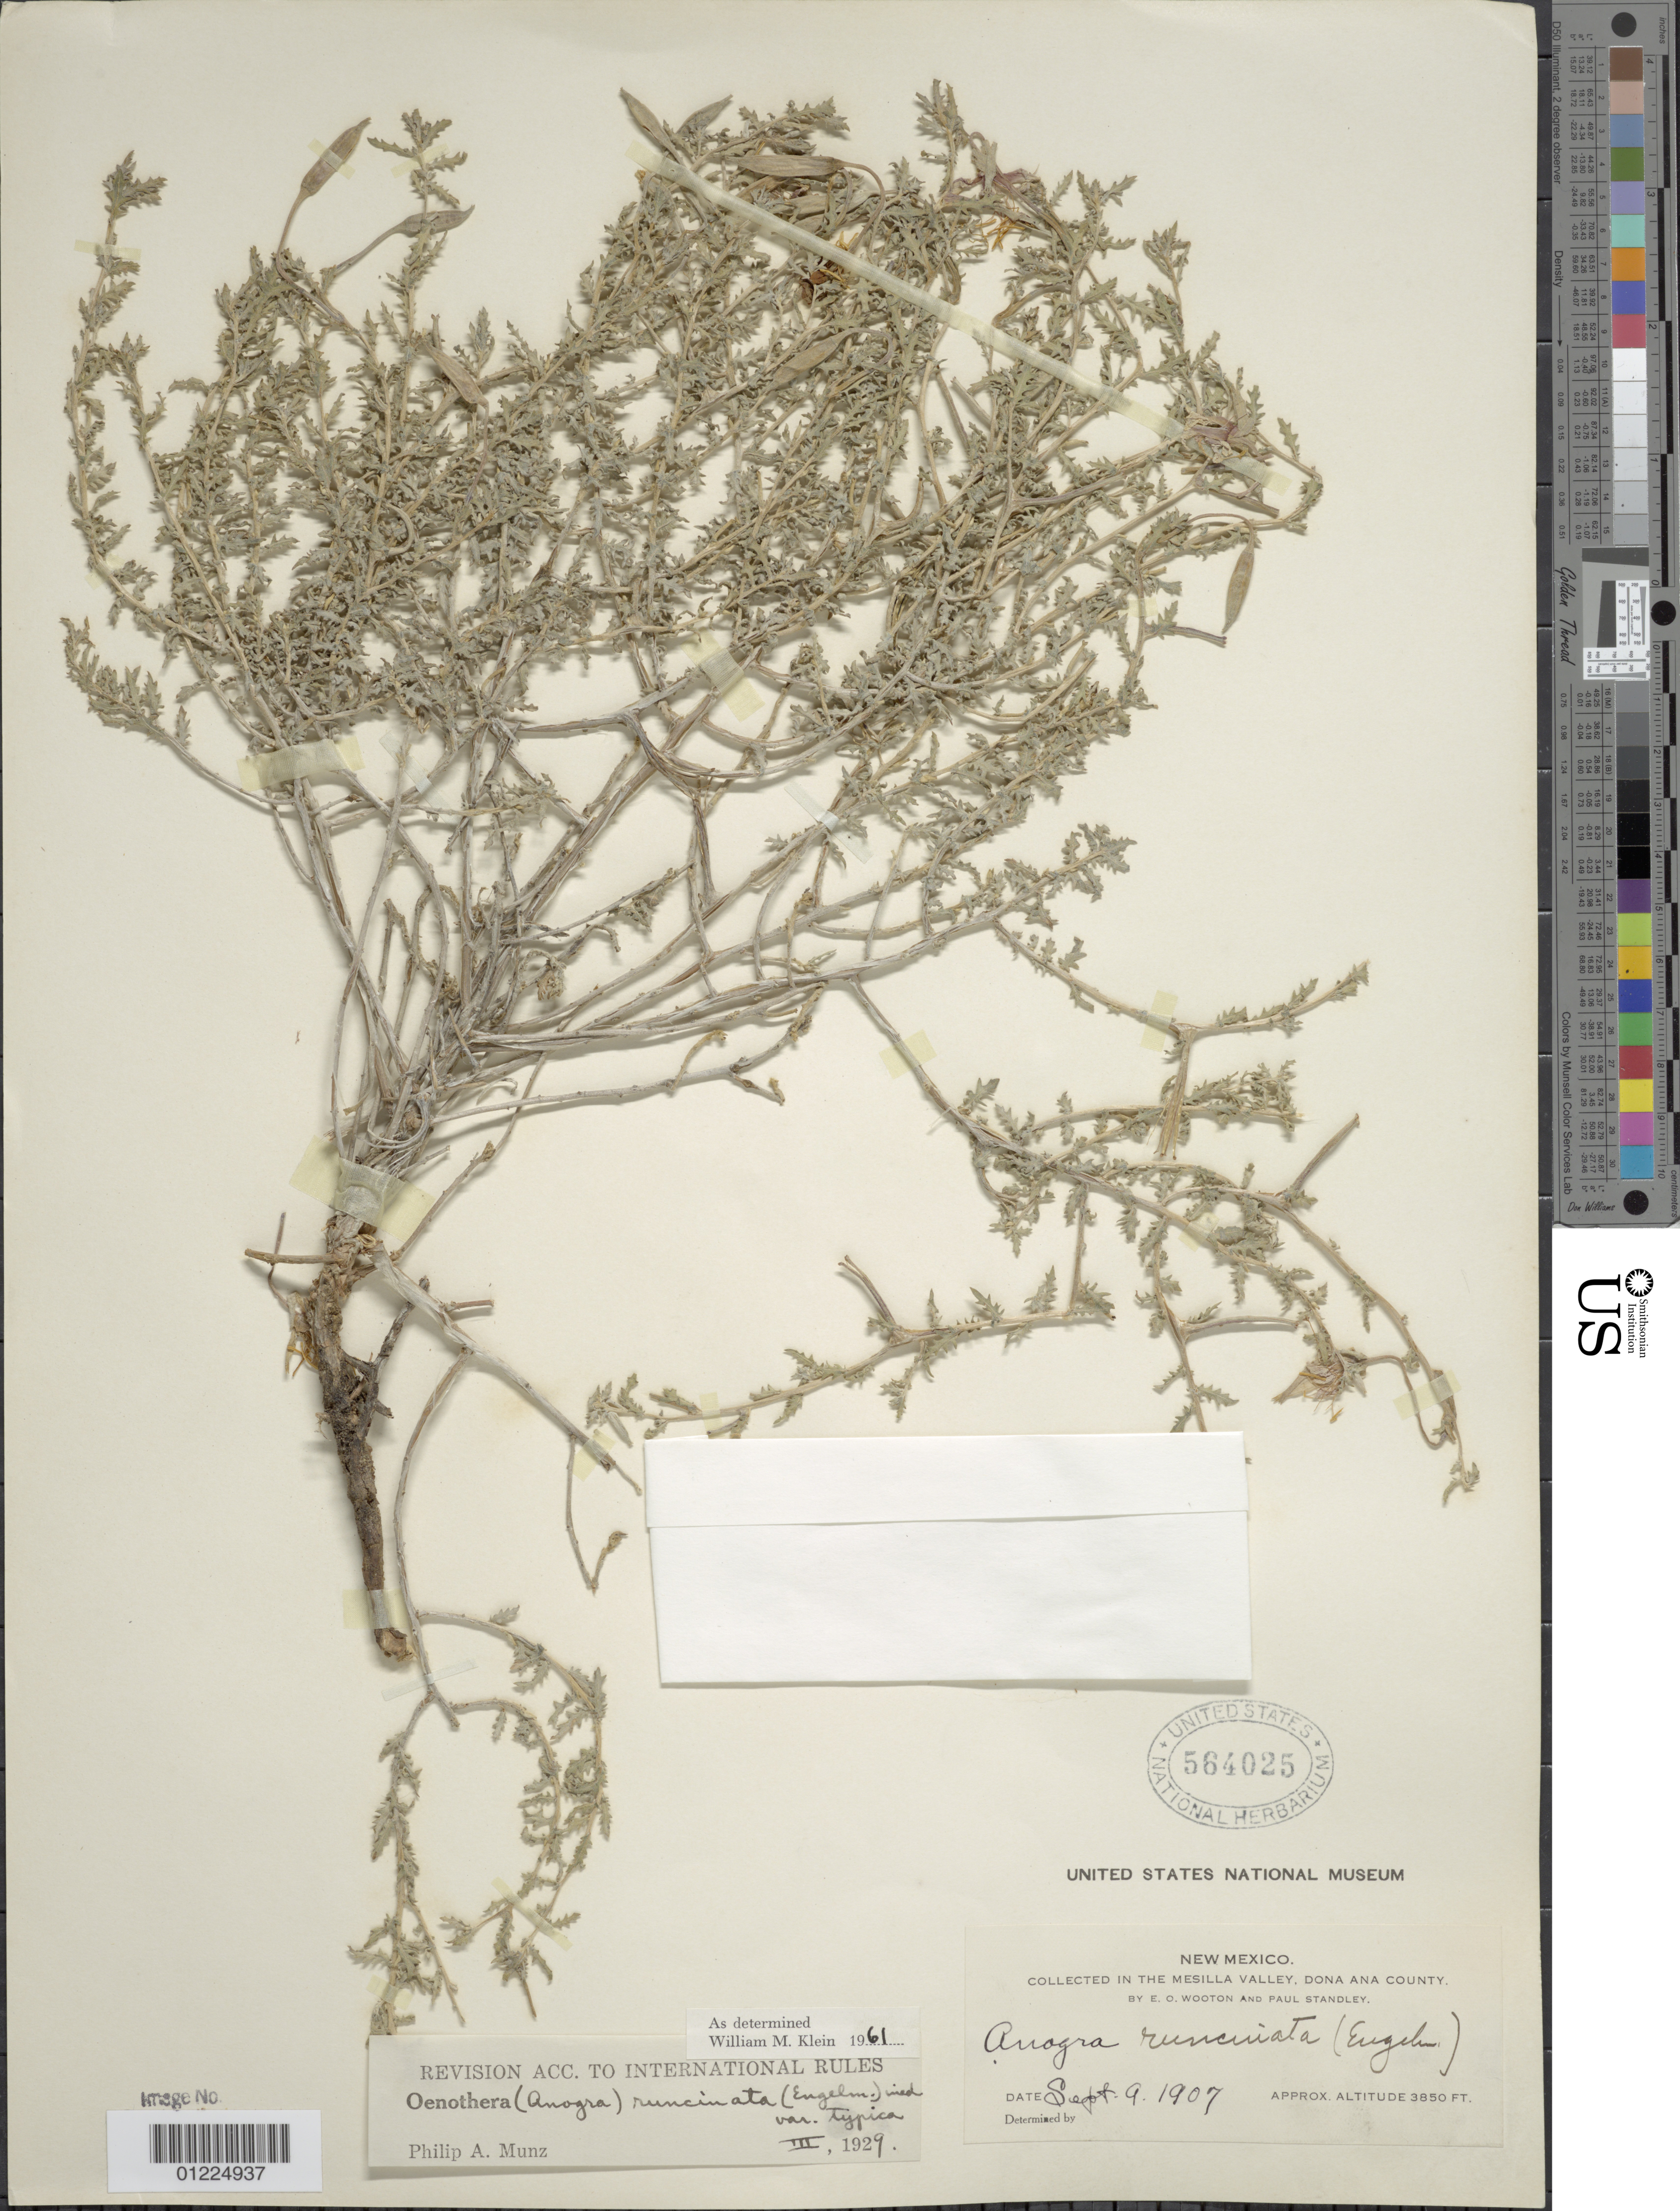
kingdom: Plantae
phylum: Tracheophyta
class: Magnoliopsida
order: Myrtales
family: Onagraceae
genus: Oenothera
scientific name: Oenothera pallida subsp. runcinata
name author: (Engelm.) Munz & W.M. Klein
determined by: Munz, Philip A.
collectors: E. O. Wooton & P. C. Standley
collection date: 1907-09-09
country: United States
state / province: New Mexico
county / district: Dona Ana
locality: in the Mesilla Valley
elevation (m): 1173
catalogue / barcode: US 564025